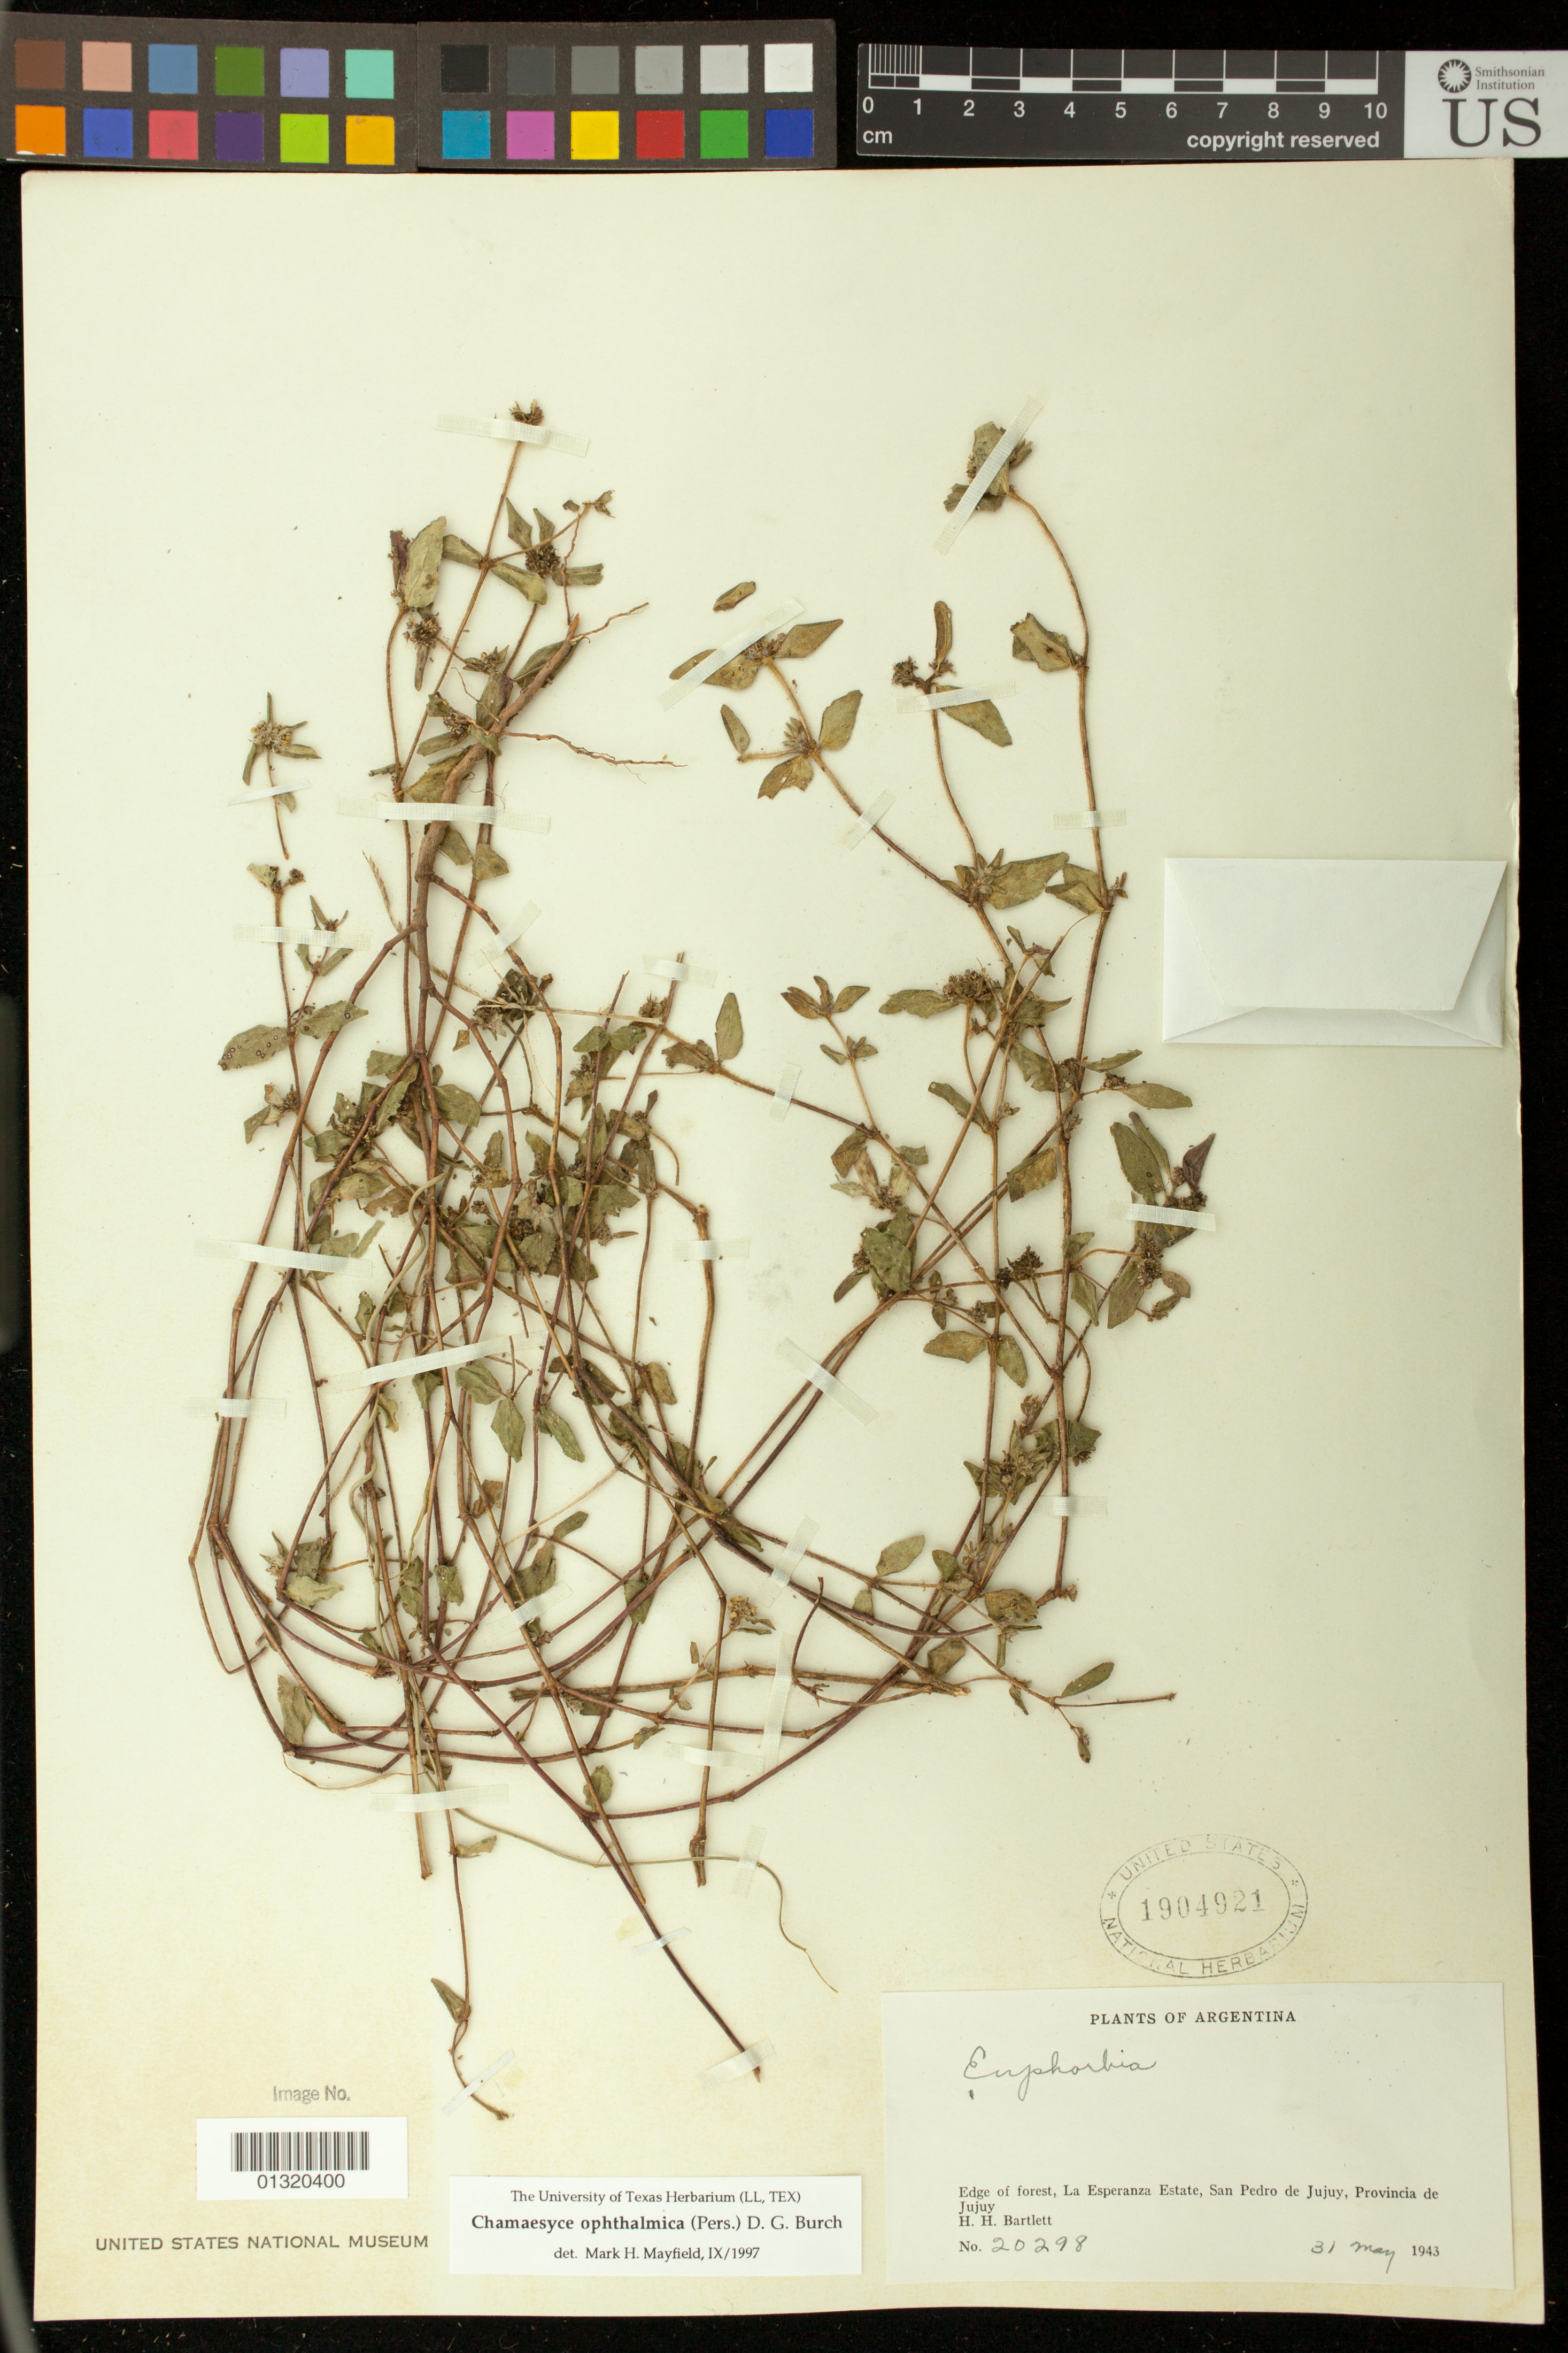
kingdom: Plantae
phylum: Tracheophyta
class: Magnoliopsida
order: Malpighiales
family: Euphorbiaceae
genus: Euphorbia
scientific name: Euphorbia ophthalmica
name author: Pers.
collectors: H. H. Bartlett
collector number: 20298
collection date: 1943-05-31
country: Argentina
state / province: Jujuy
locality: La Esperanza Estate, San Pedro de Jujuy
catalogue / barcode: US 1904921